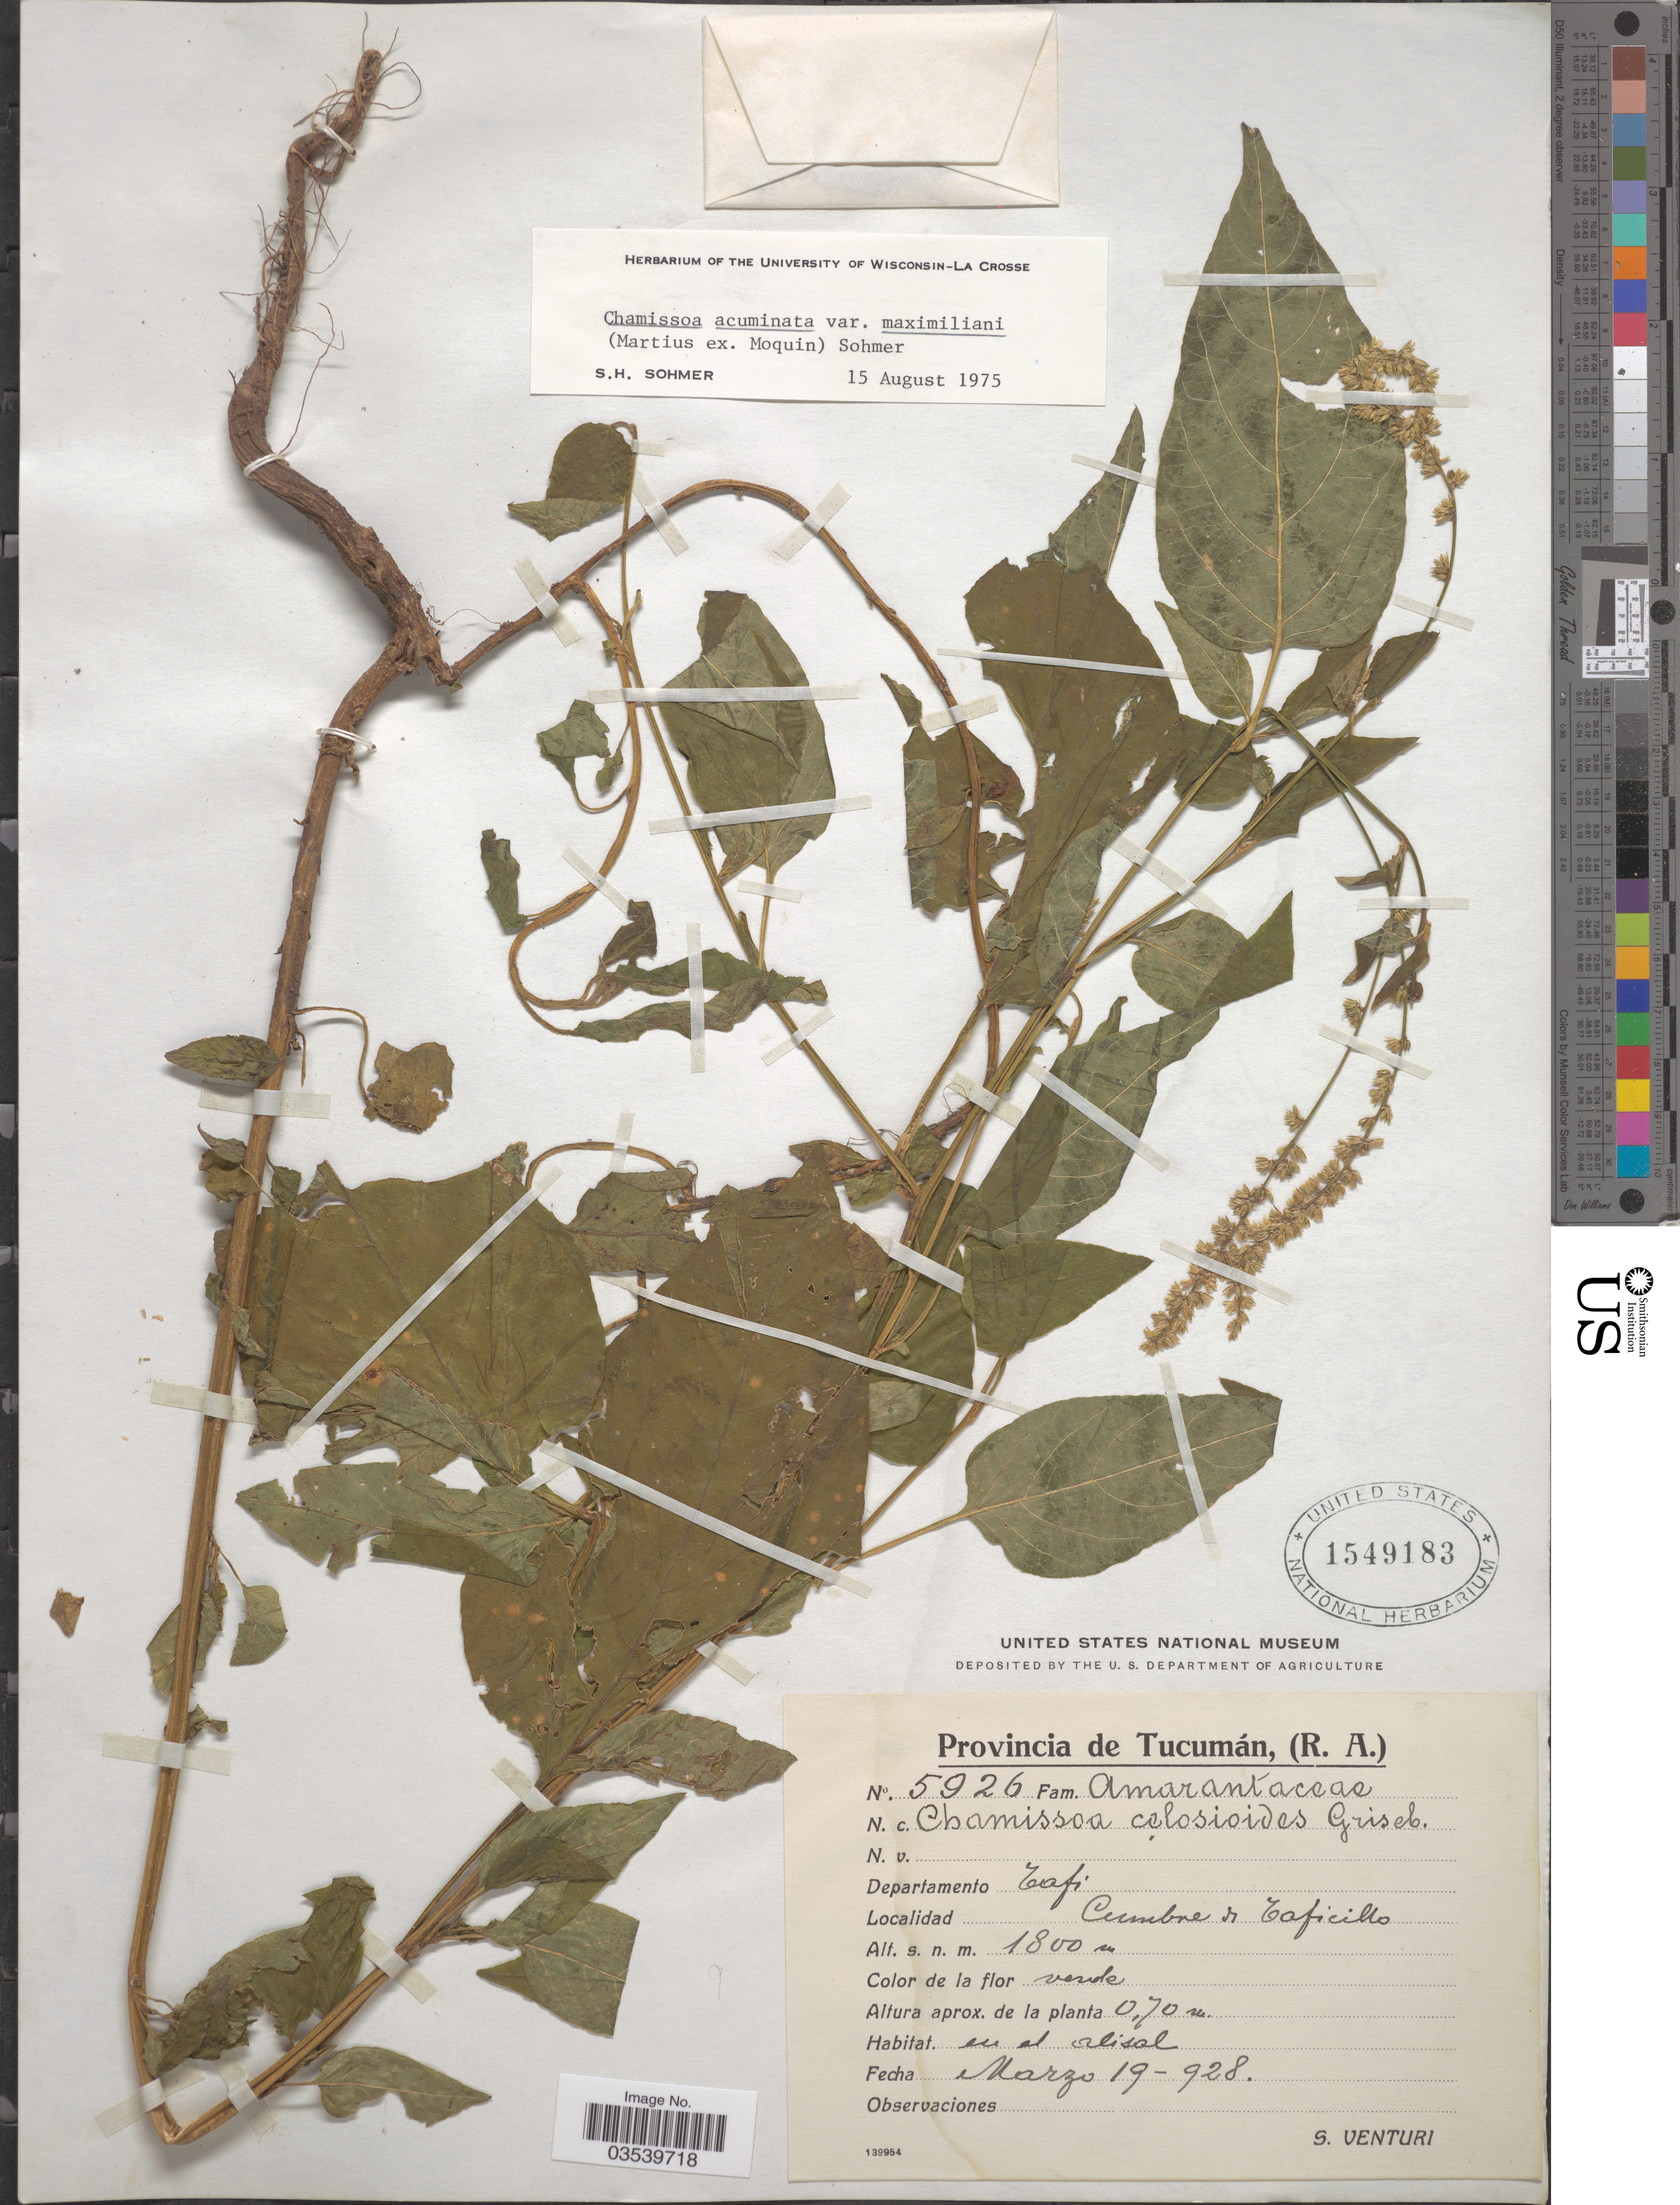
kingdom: Plantae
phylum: Tracheophyta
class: Magnoliopsida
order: Caryophyllales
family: Amaranthaceae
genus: Chamissoa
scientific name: Chamissoa acuminata var. maximiliani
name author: (Mart. ex Moq.) Sohmer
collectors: S. Venturi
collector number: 5926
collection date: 1928-03-19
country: Argentina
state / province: Tucuman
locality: Departamento Tafi. Cumbre de Taficillo.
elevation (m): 1800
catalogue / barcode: US 1549183